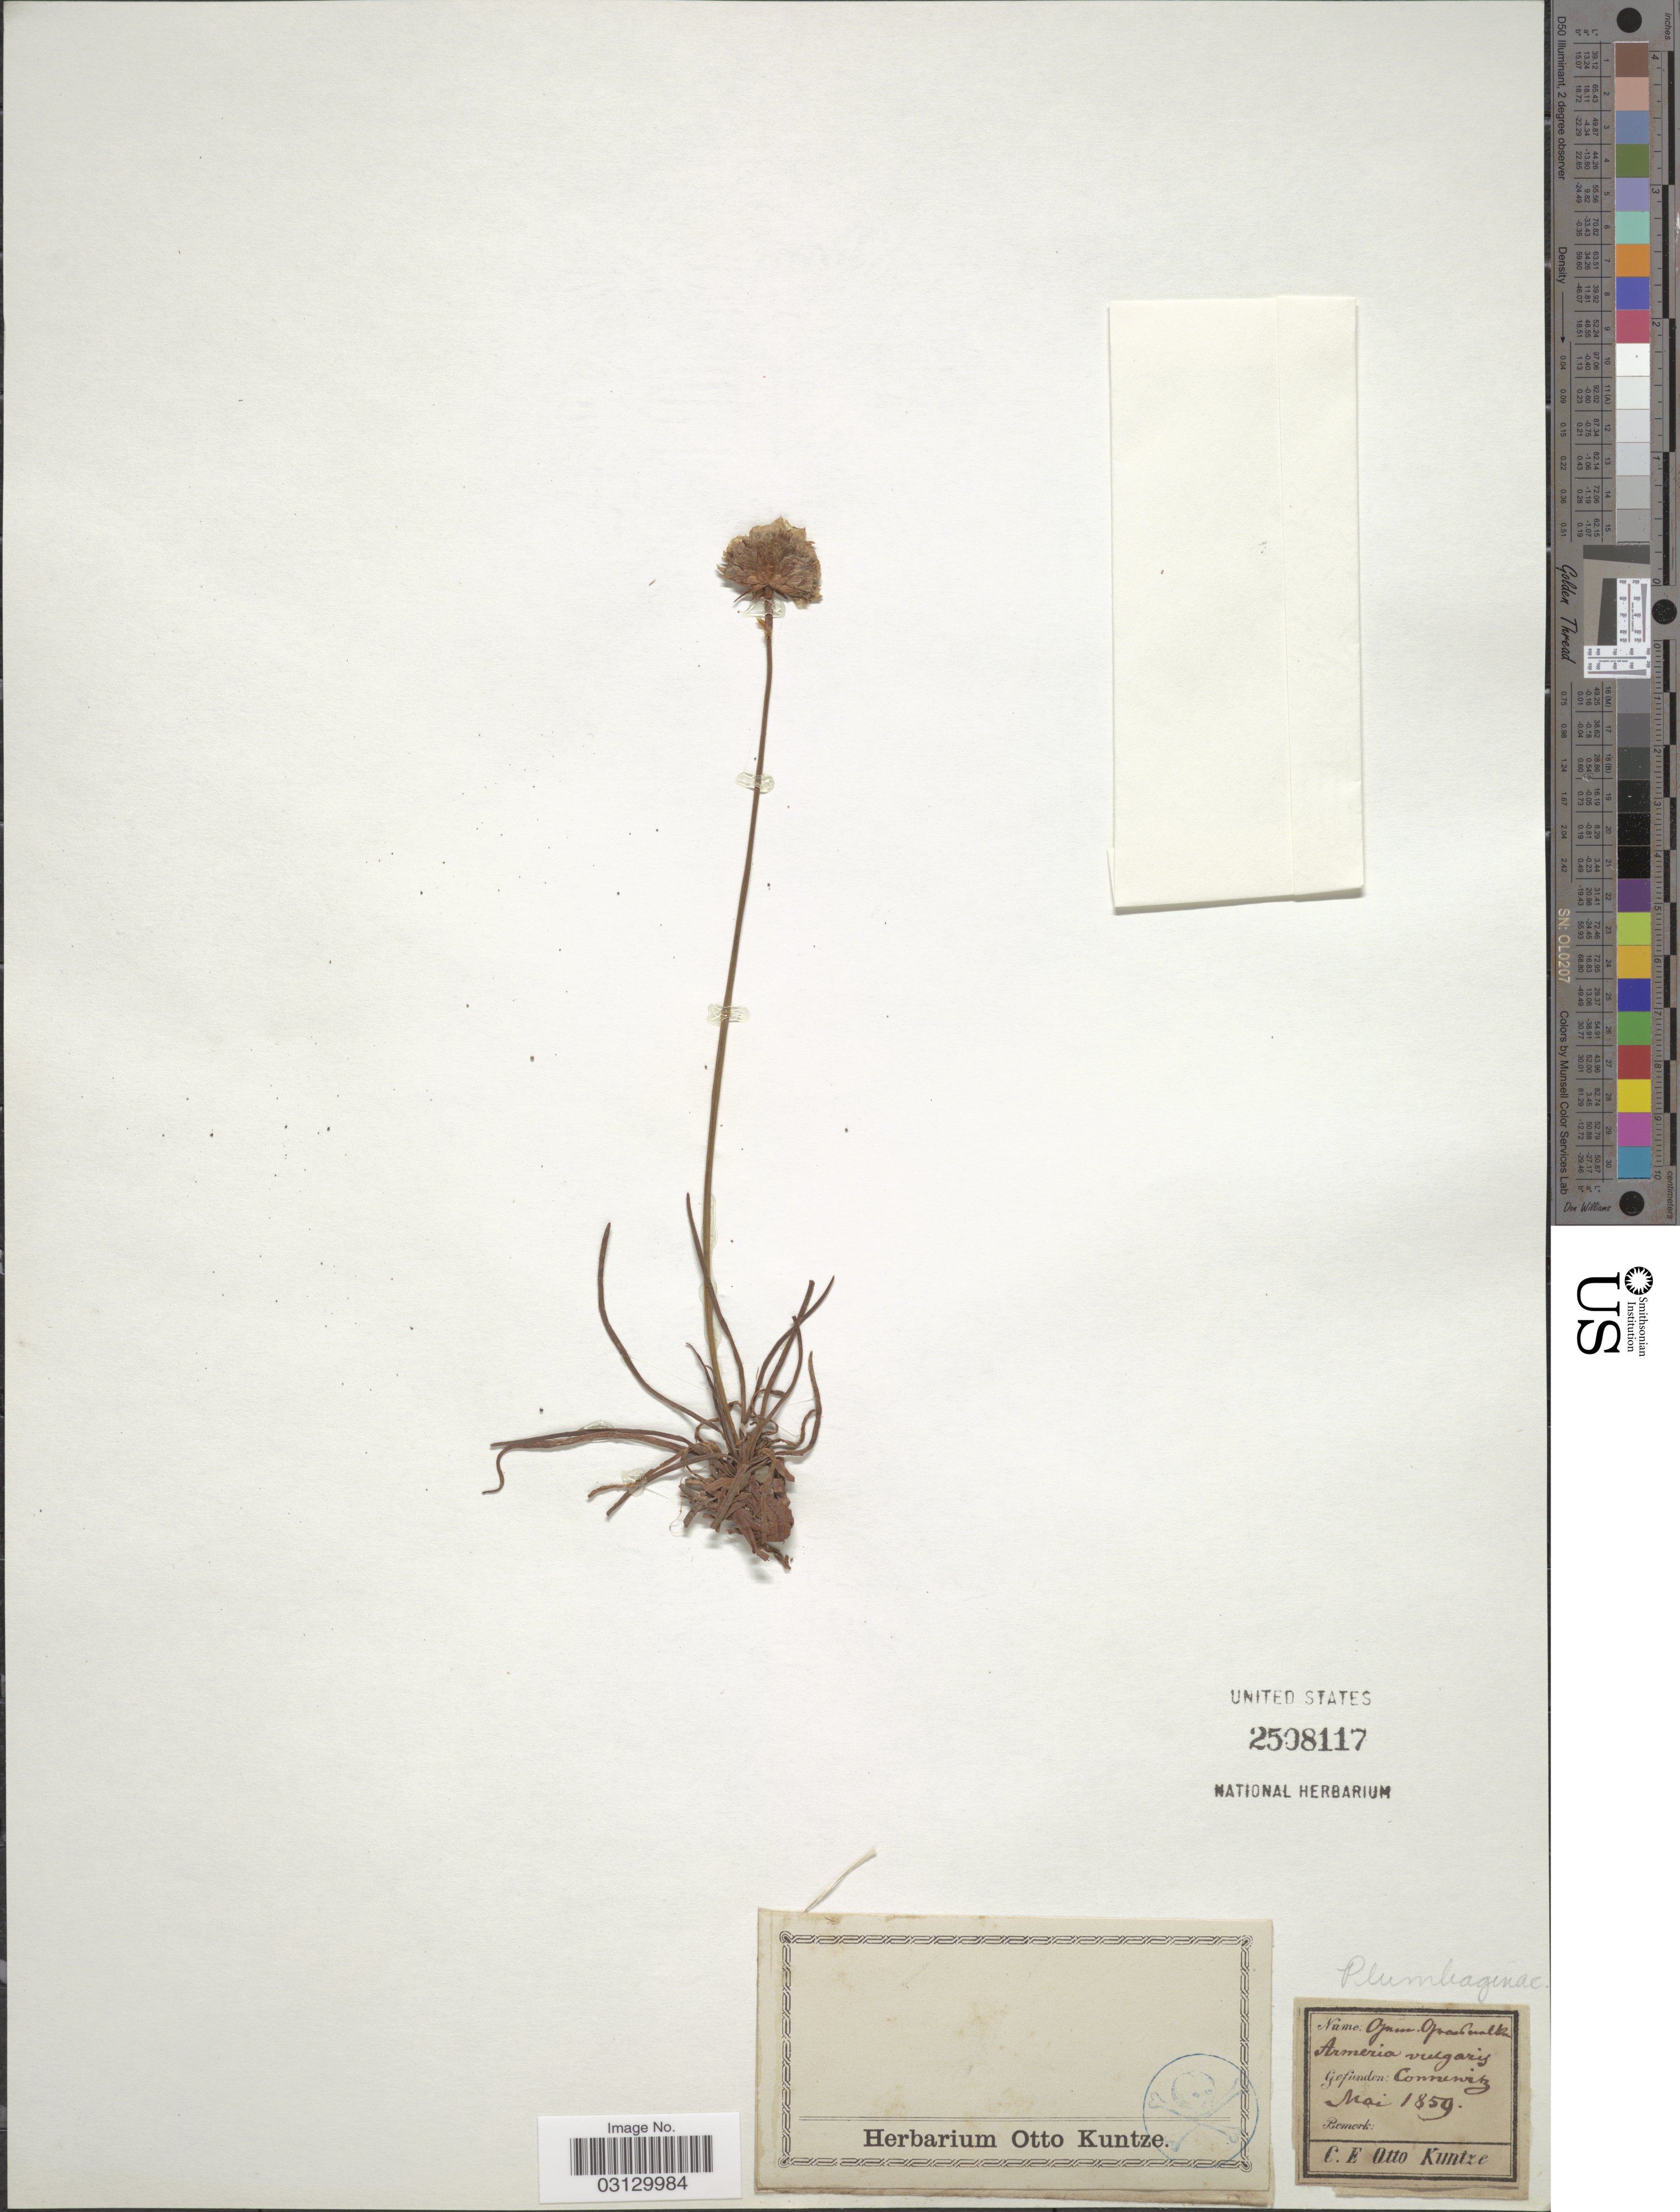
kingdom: Plantae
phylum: Tracheophyta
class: Magnoliopsida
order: Caryophyllales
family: Plumbaginaceae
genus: Armeria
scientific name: Armeria maritima subsp. maritima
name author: (Mill.) Willd.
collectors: C.E.O. Kuntze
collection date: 1859-05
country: Germany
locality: Connewitz.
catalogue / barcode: US 2508117